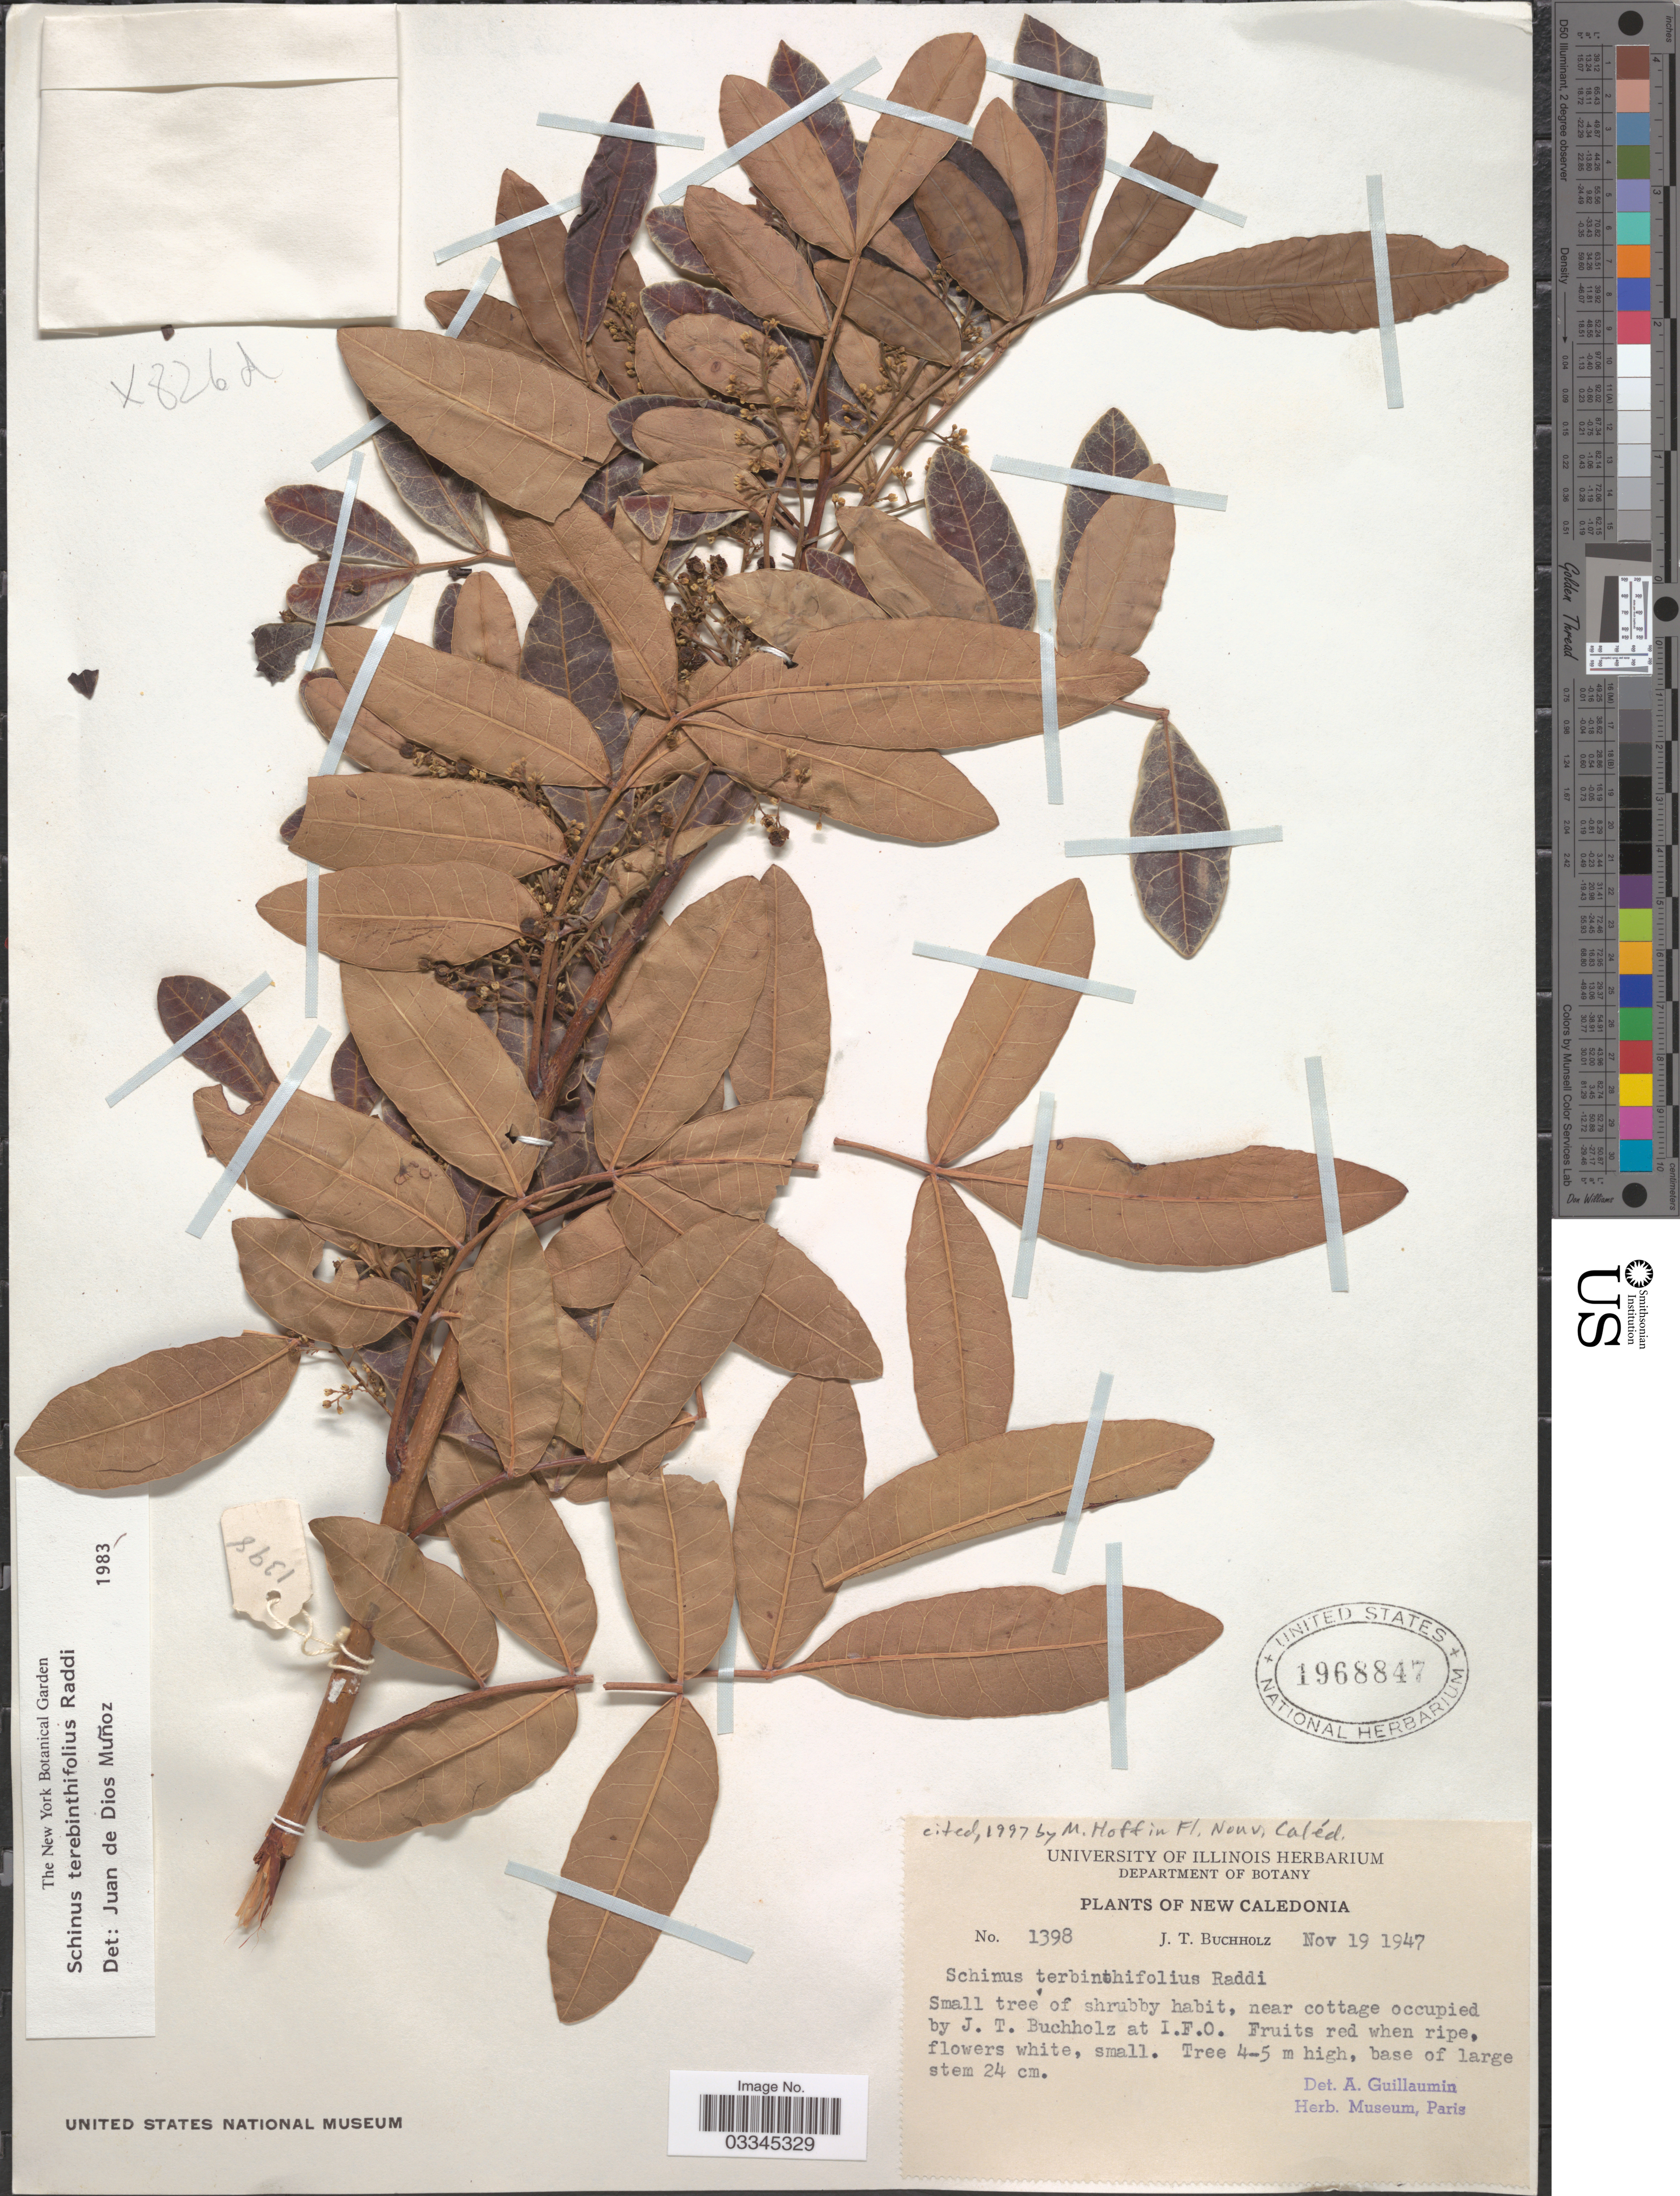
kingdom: Plantae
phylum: Tracheophyta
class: Magnoliopsida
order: Sapindales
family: Anacardiaceae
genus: Schinus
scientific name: Schinus terebinthifolia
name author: Raddi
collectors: J. T. Buchholz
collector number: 1398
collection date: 1947-11-19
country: New Caledonia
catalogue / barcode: US 1968847